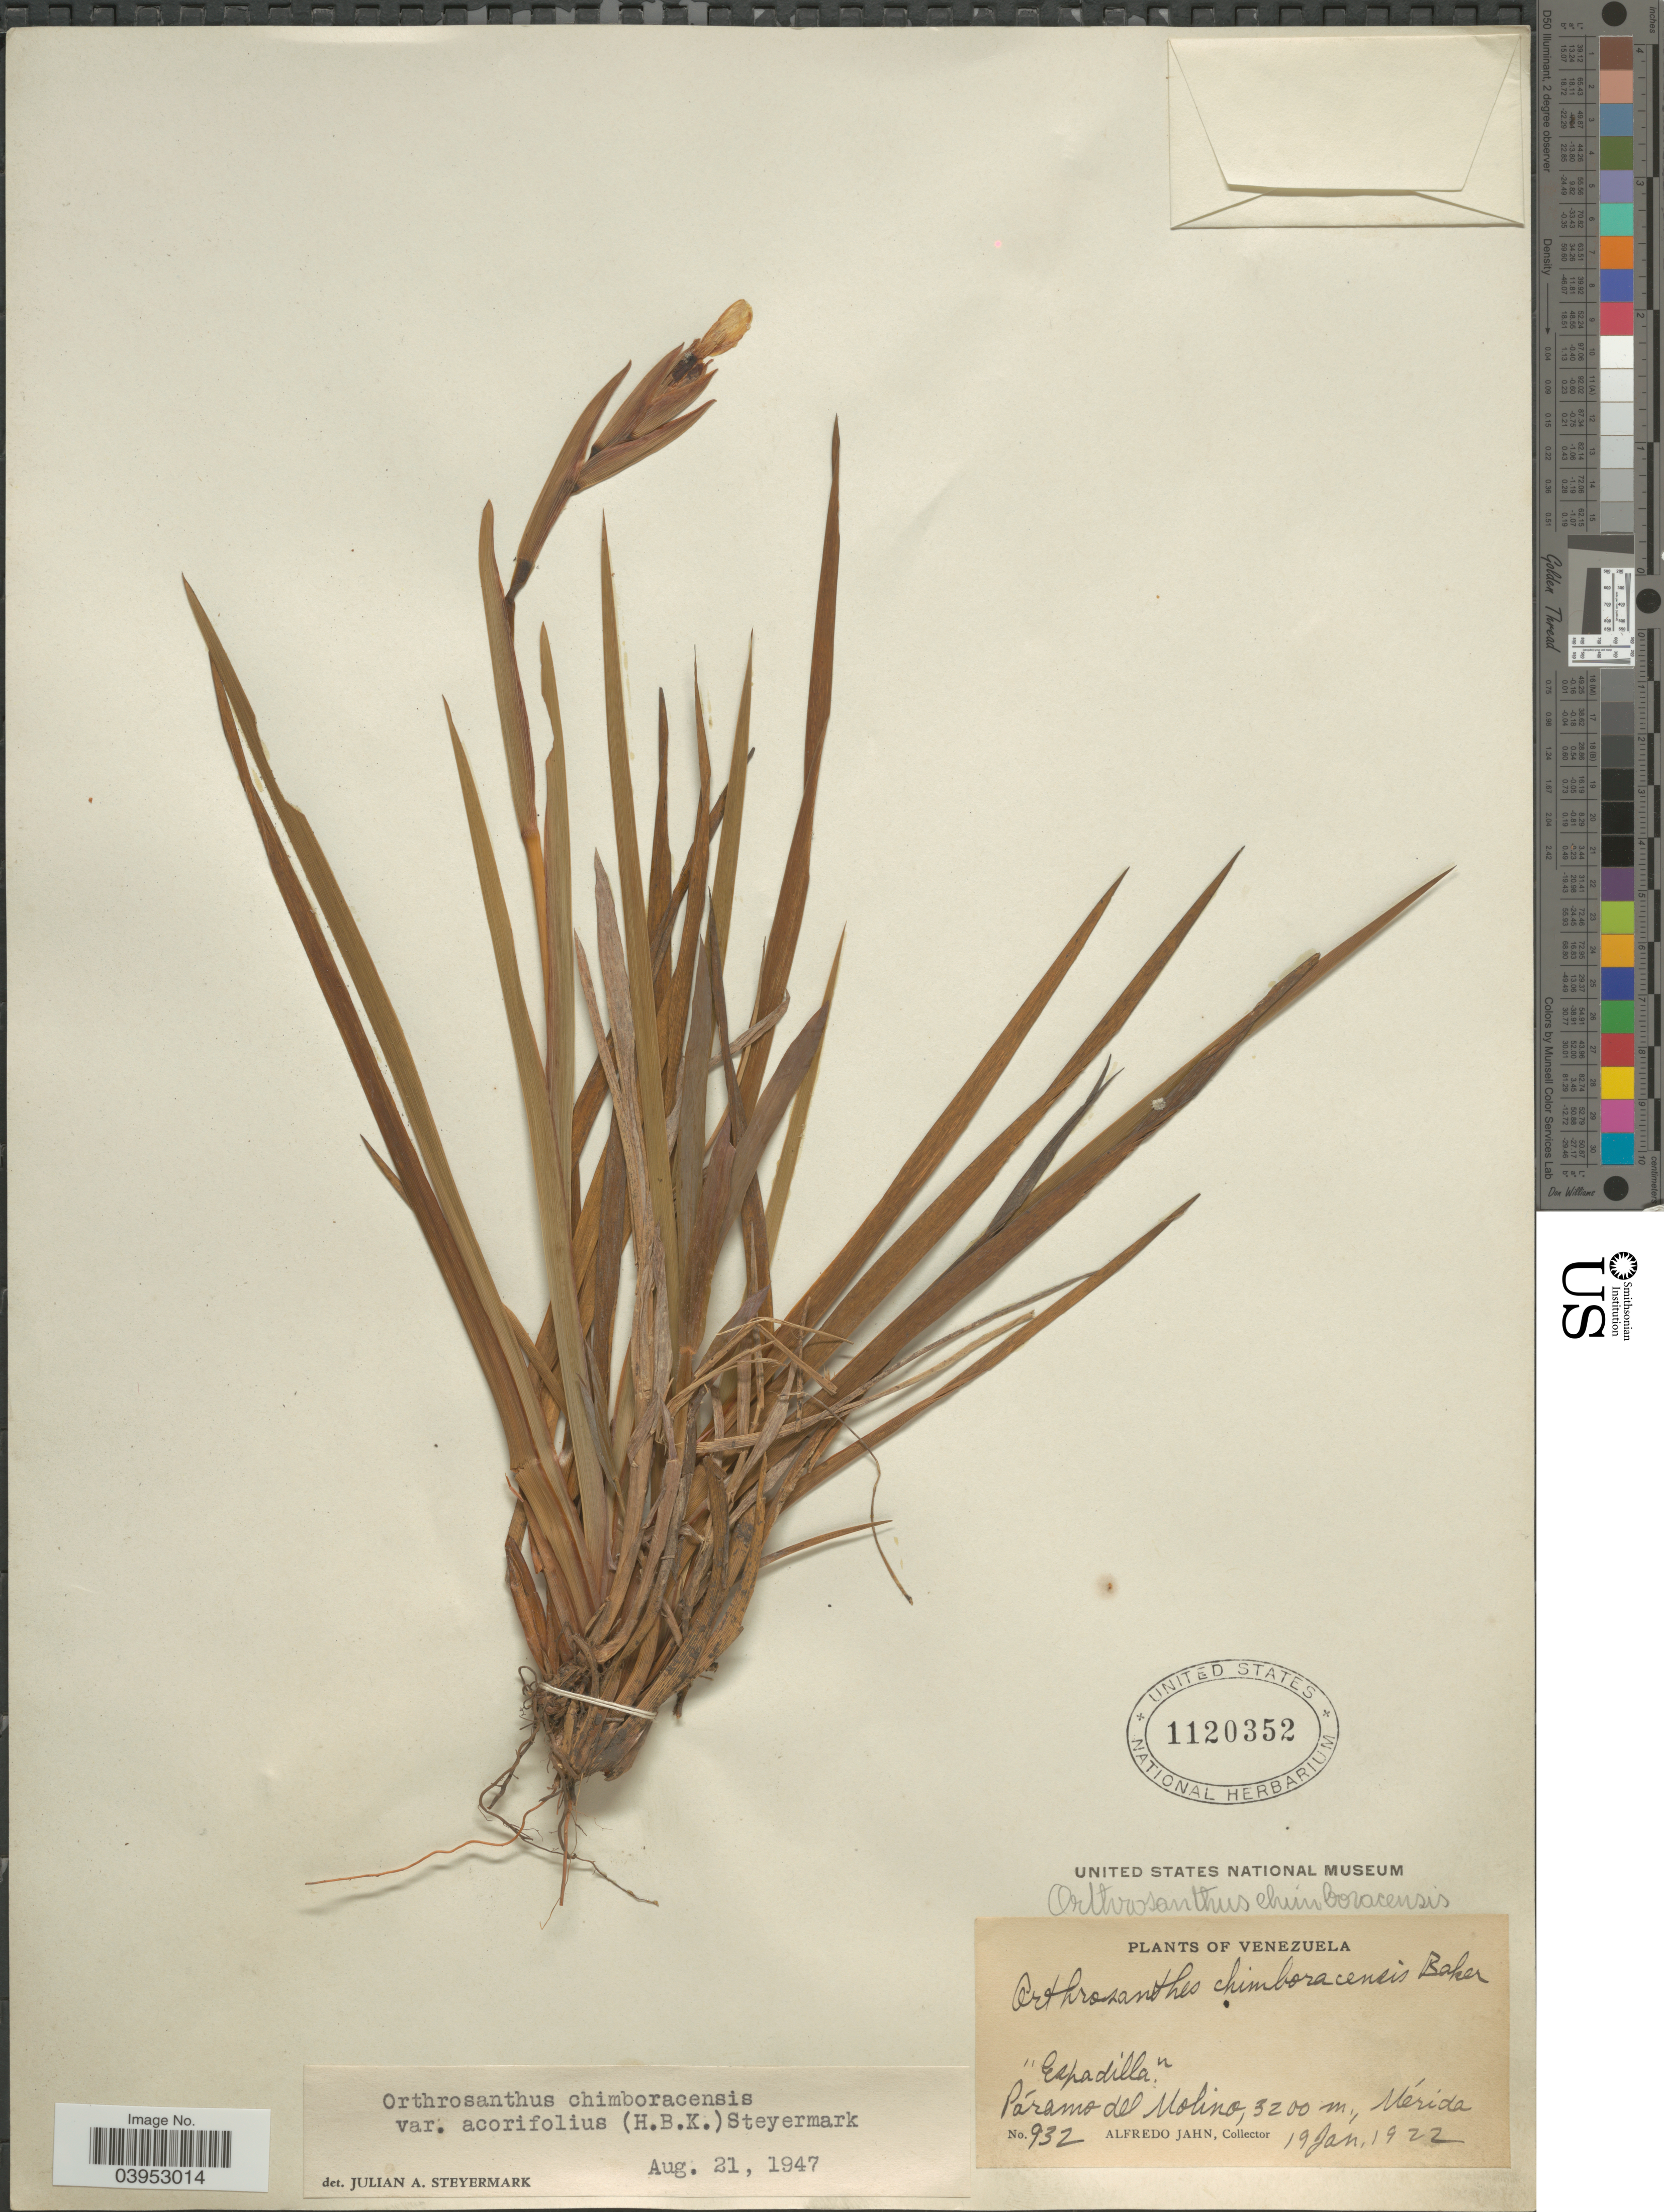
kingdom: Plantae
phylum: Tracheophyta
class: Liliopsida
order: Asparagales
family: Iridaceae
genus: Orthrosanthus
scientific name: Orthrosanthus chimboracensis var. acorifolius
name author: (Kunth) Steyerm.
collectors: A. Jahn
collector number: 932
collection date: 1922-01-19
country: Venezuela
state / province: Merida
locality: Espadilla.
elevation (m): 3200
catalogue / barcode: US 1120352